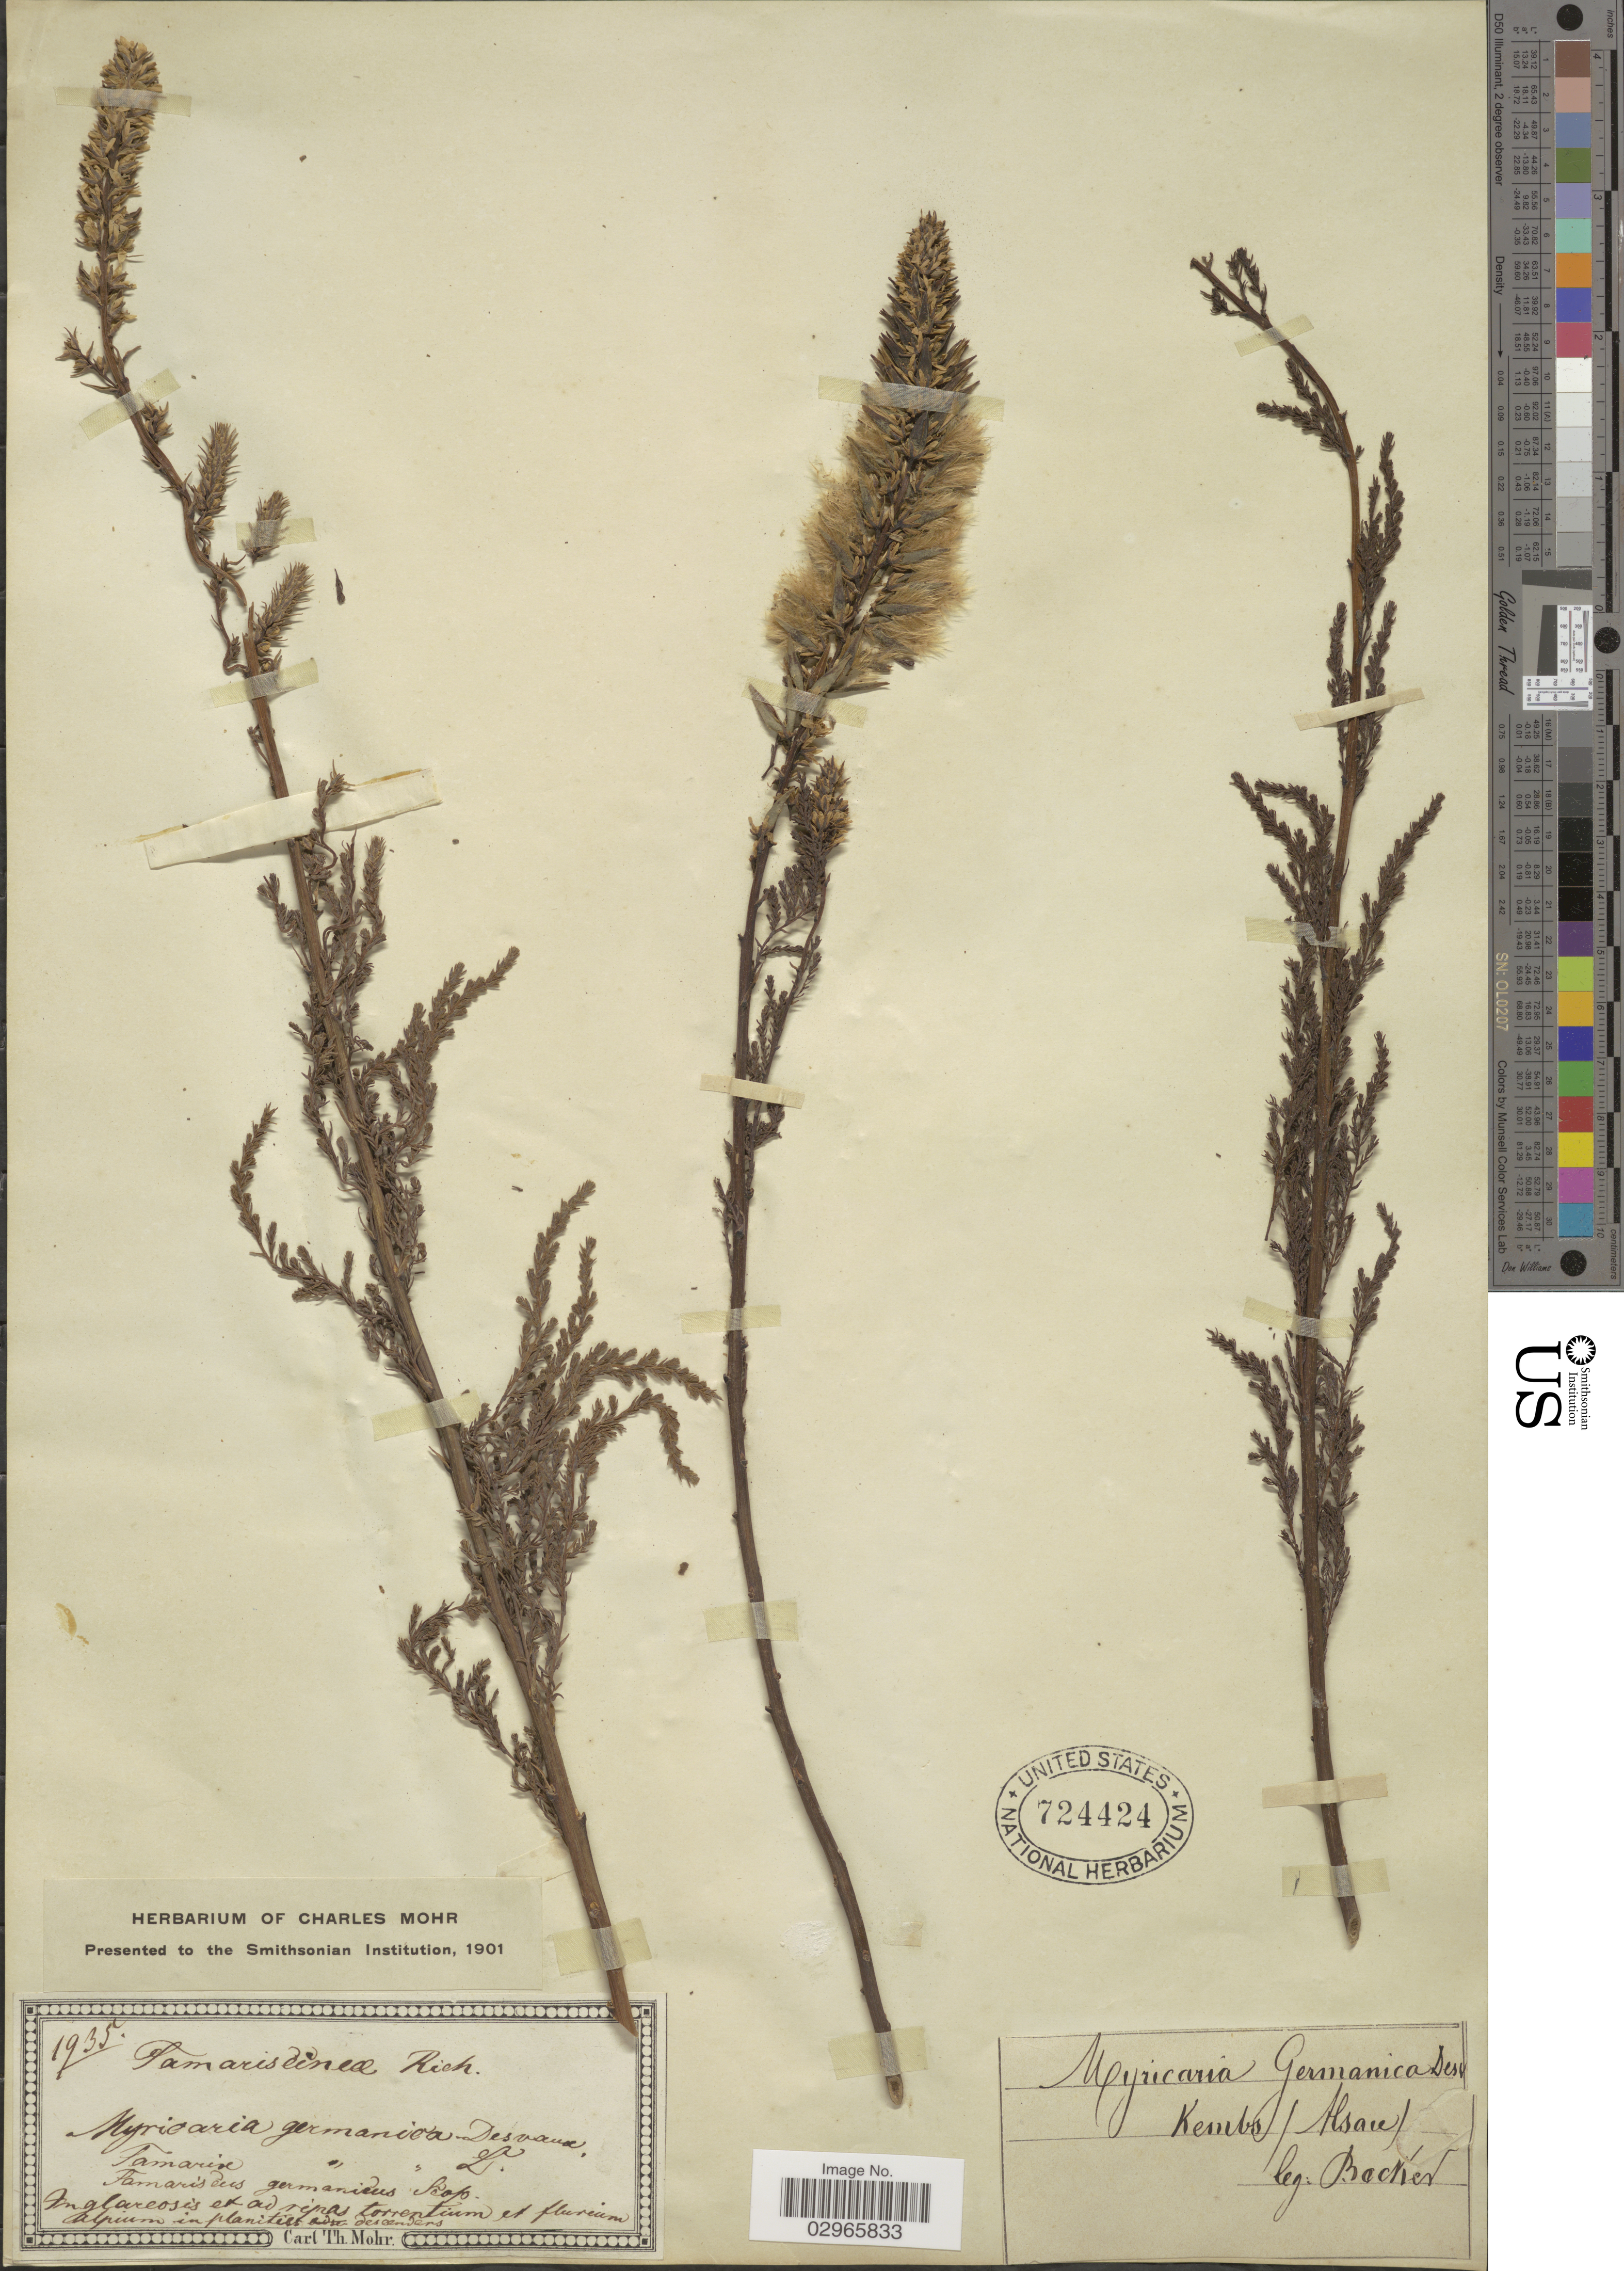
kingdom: Plantae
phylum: Tracheophyta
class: Magnoliopsida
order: Caryophyllales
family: Tamaricaceae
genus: Myricaria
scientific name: Myricaria germanica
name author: (L.) Desv.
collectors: -. Becker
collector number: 1935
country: France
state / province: Grand Est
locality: Kembs.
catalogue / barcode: US 724424